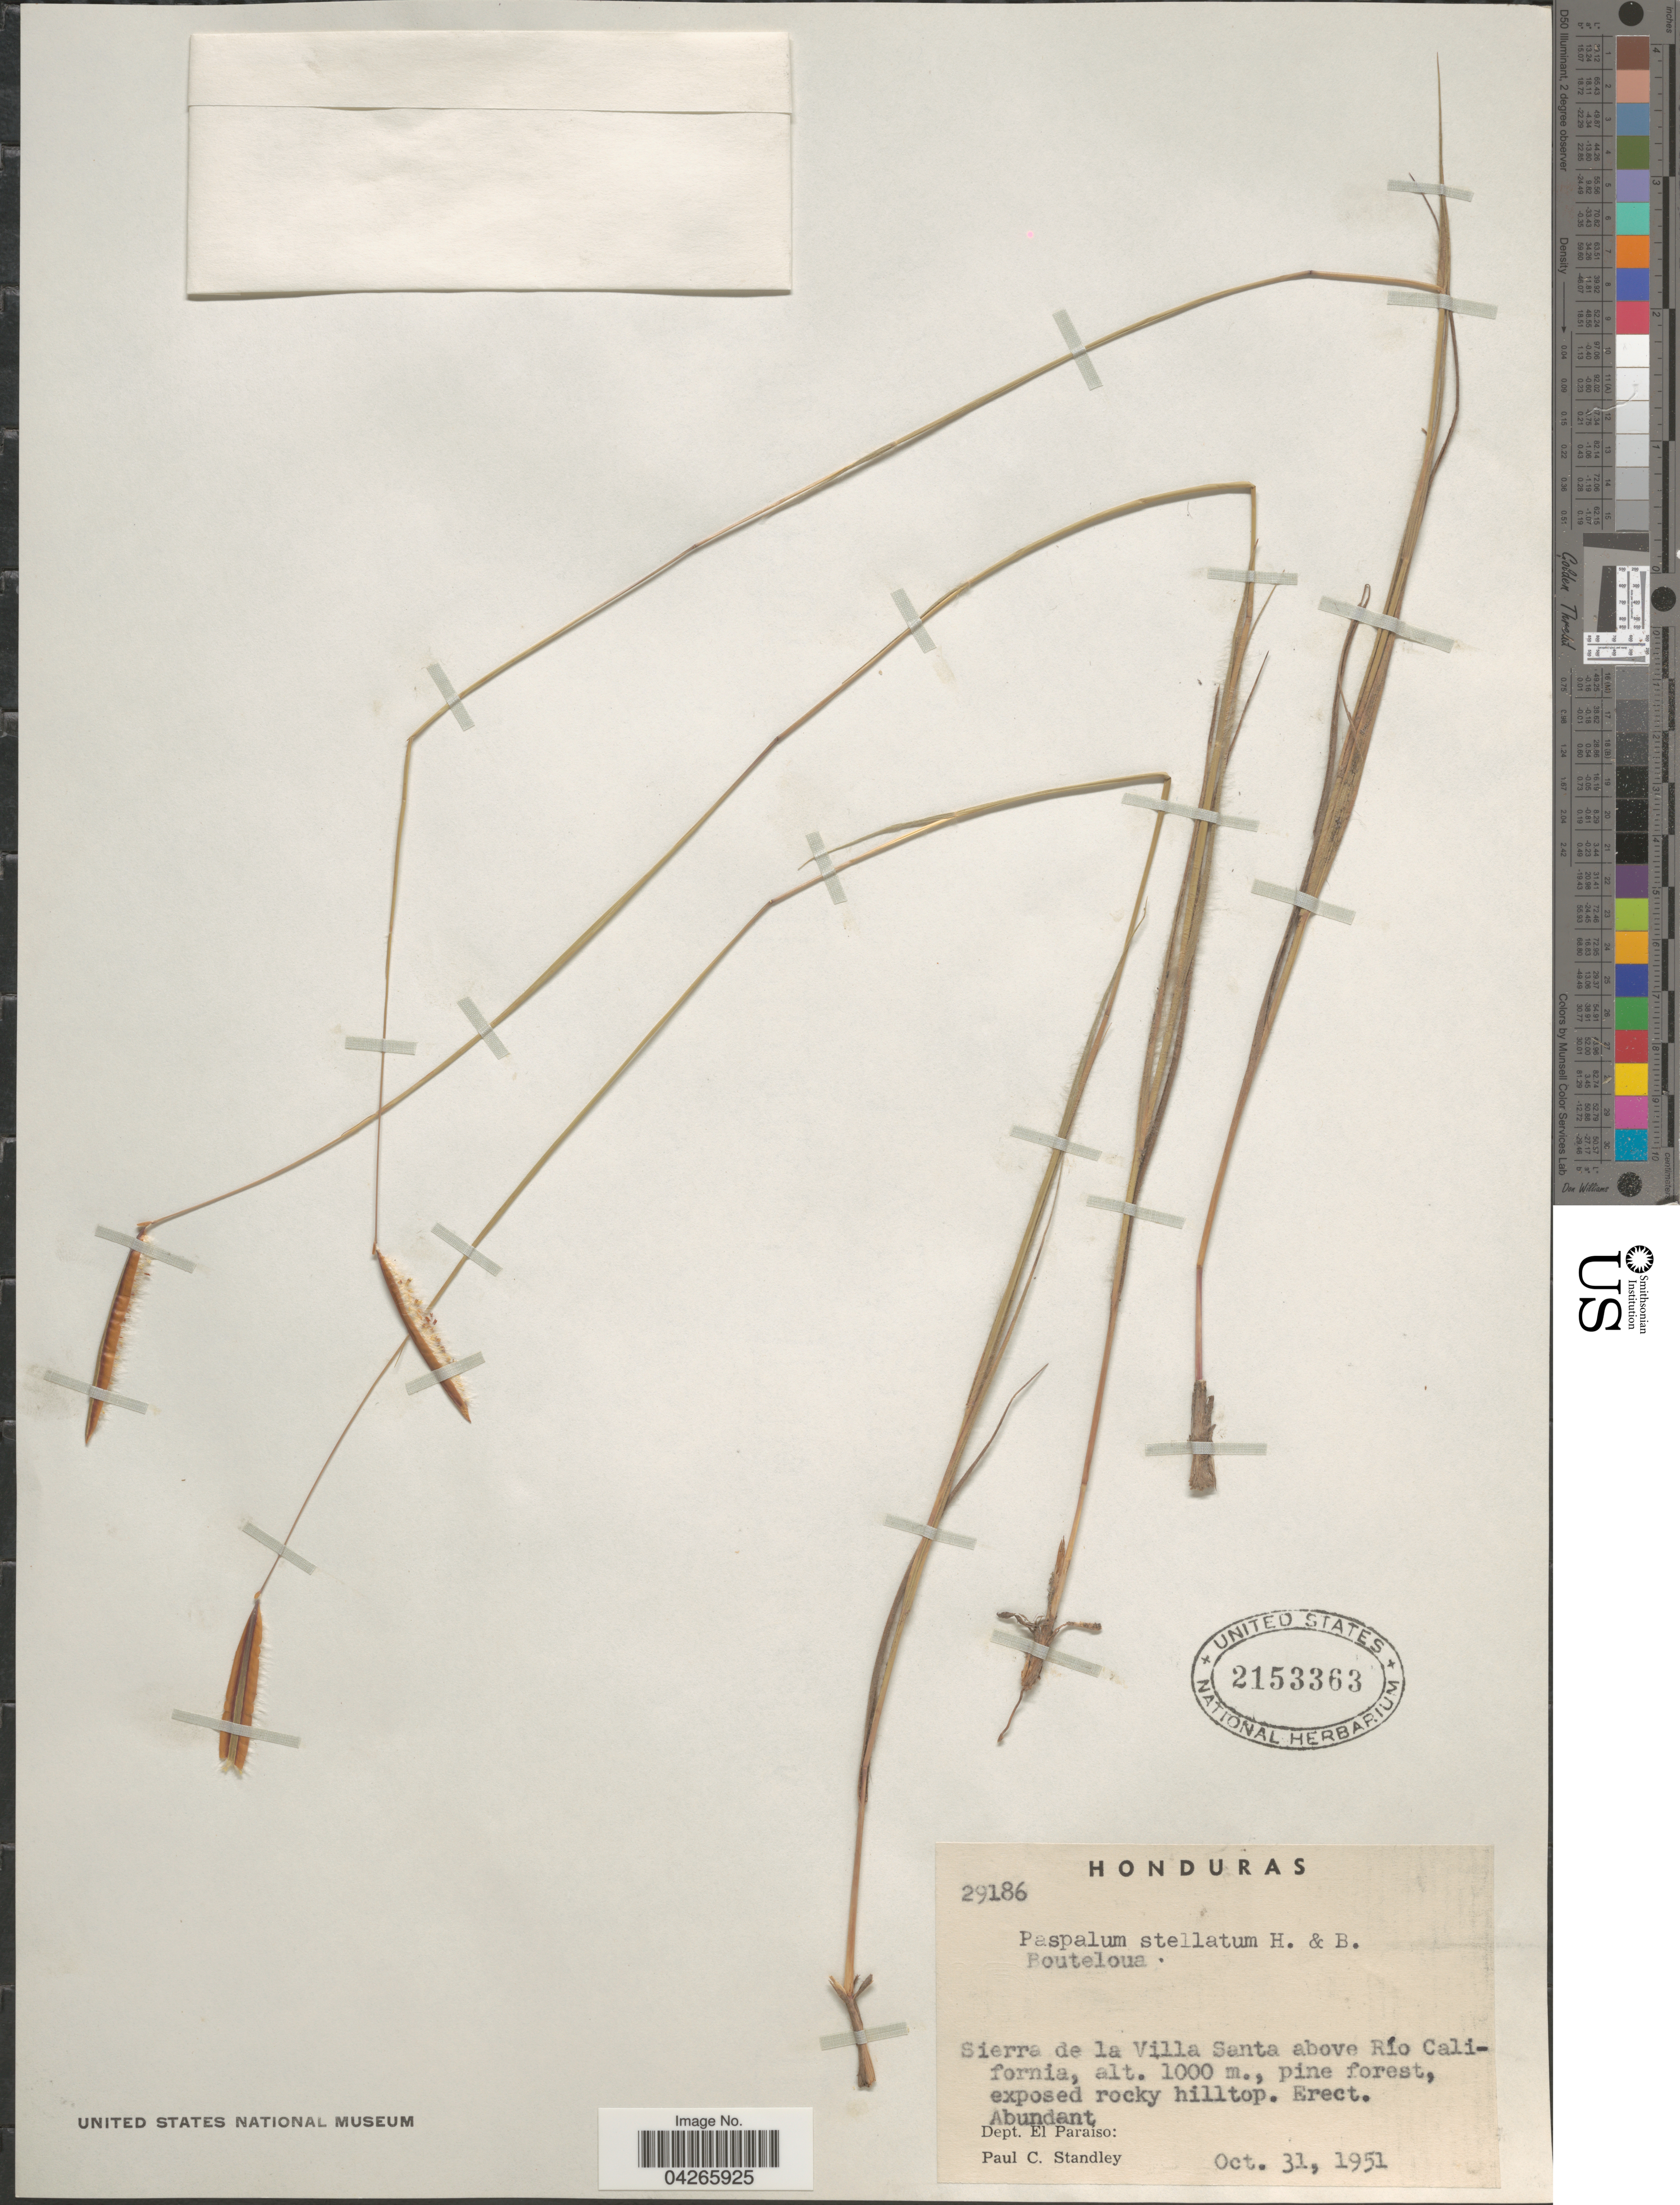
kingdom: Plantae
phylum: Tracheophyta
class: Liliopsida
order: Poales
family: Poaceae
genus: Paspalum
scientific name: Paspalum stellatum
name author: Humb. & Bonpl. ex Flüggé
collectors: P. C. Standley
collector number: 29186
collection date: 1951-10-31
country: Honduras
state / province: El Paraiso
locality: Sierra de la Villa Santa above Río California. Dept. El Paraíso.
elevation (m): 1000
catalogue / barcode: US 2153363